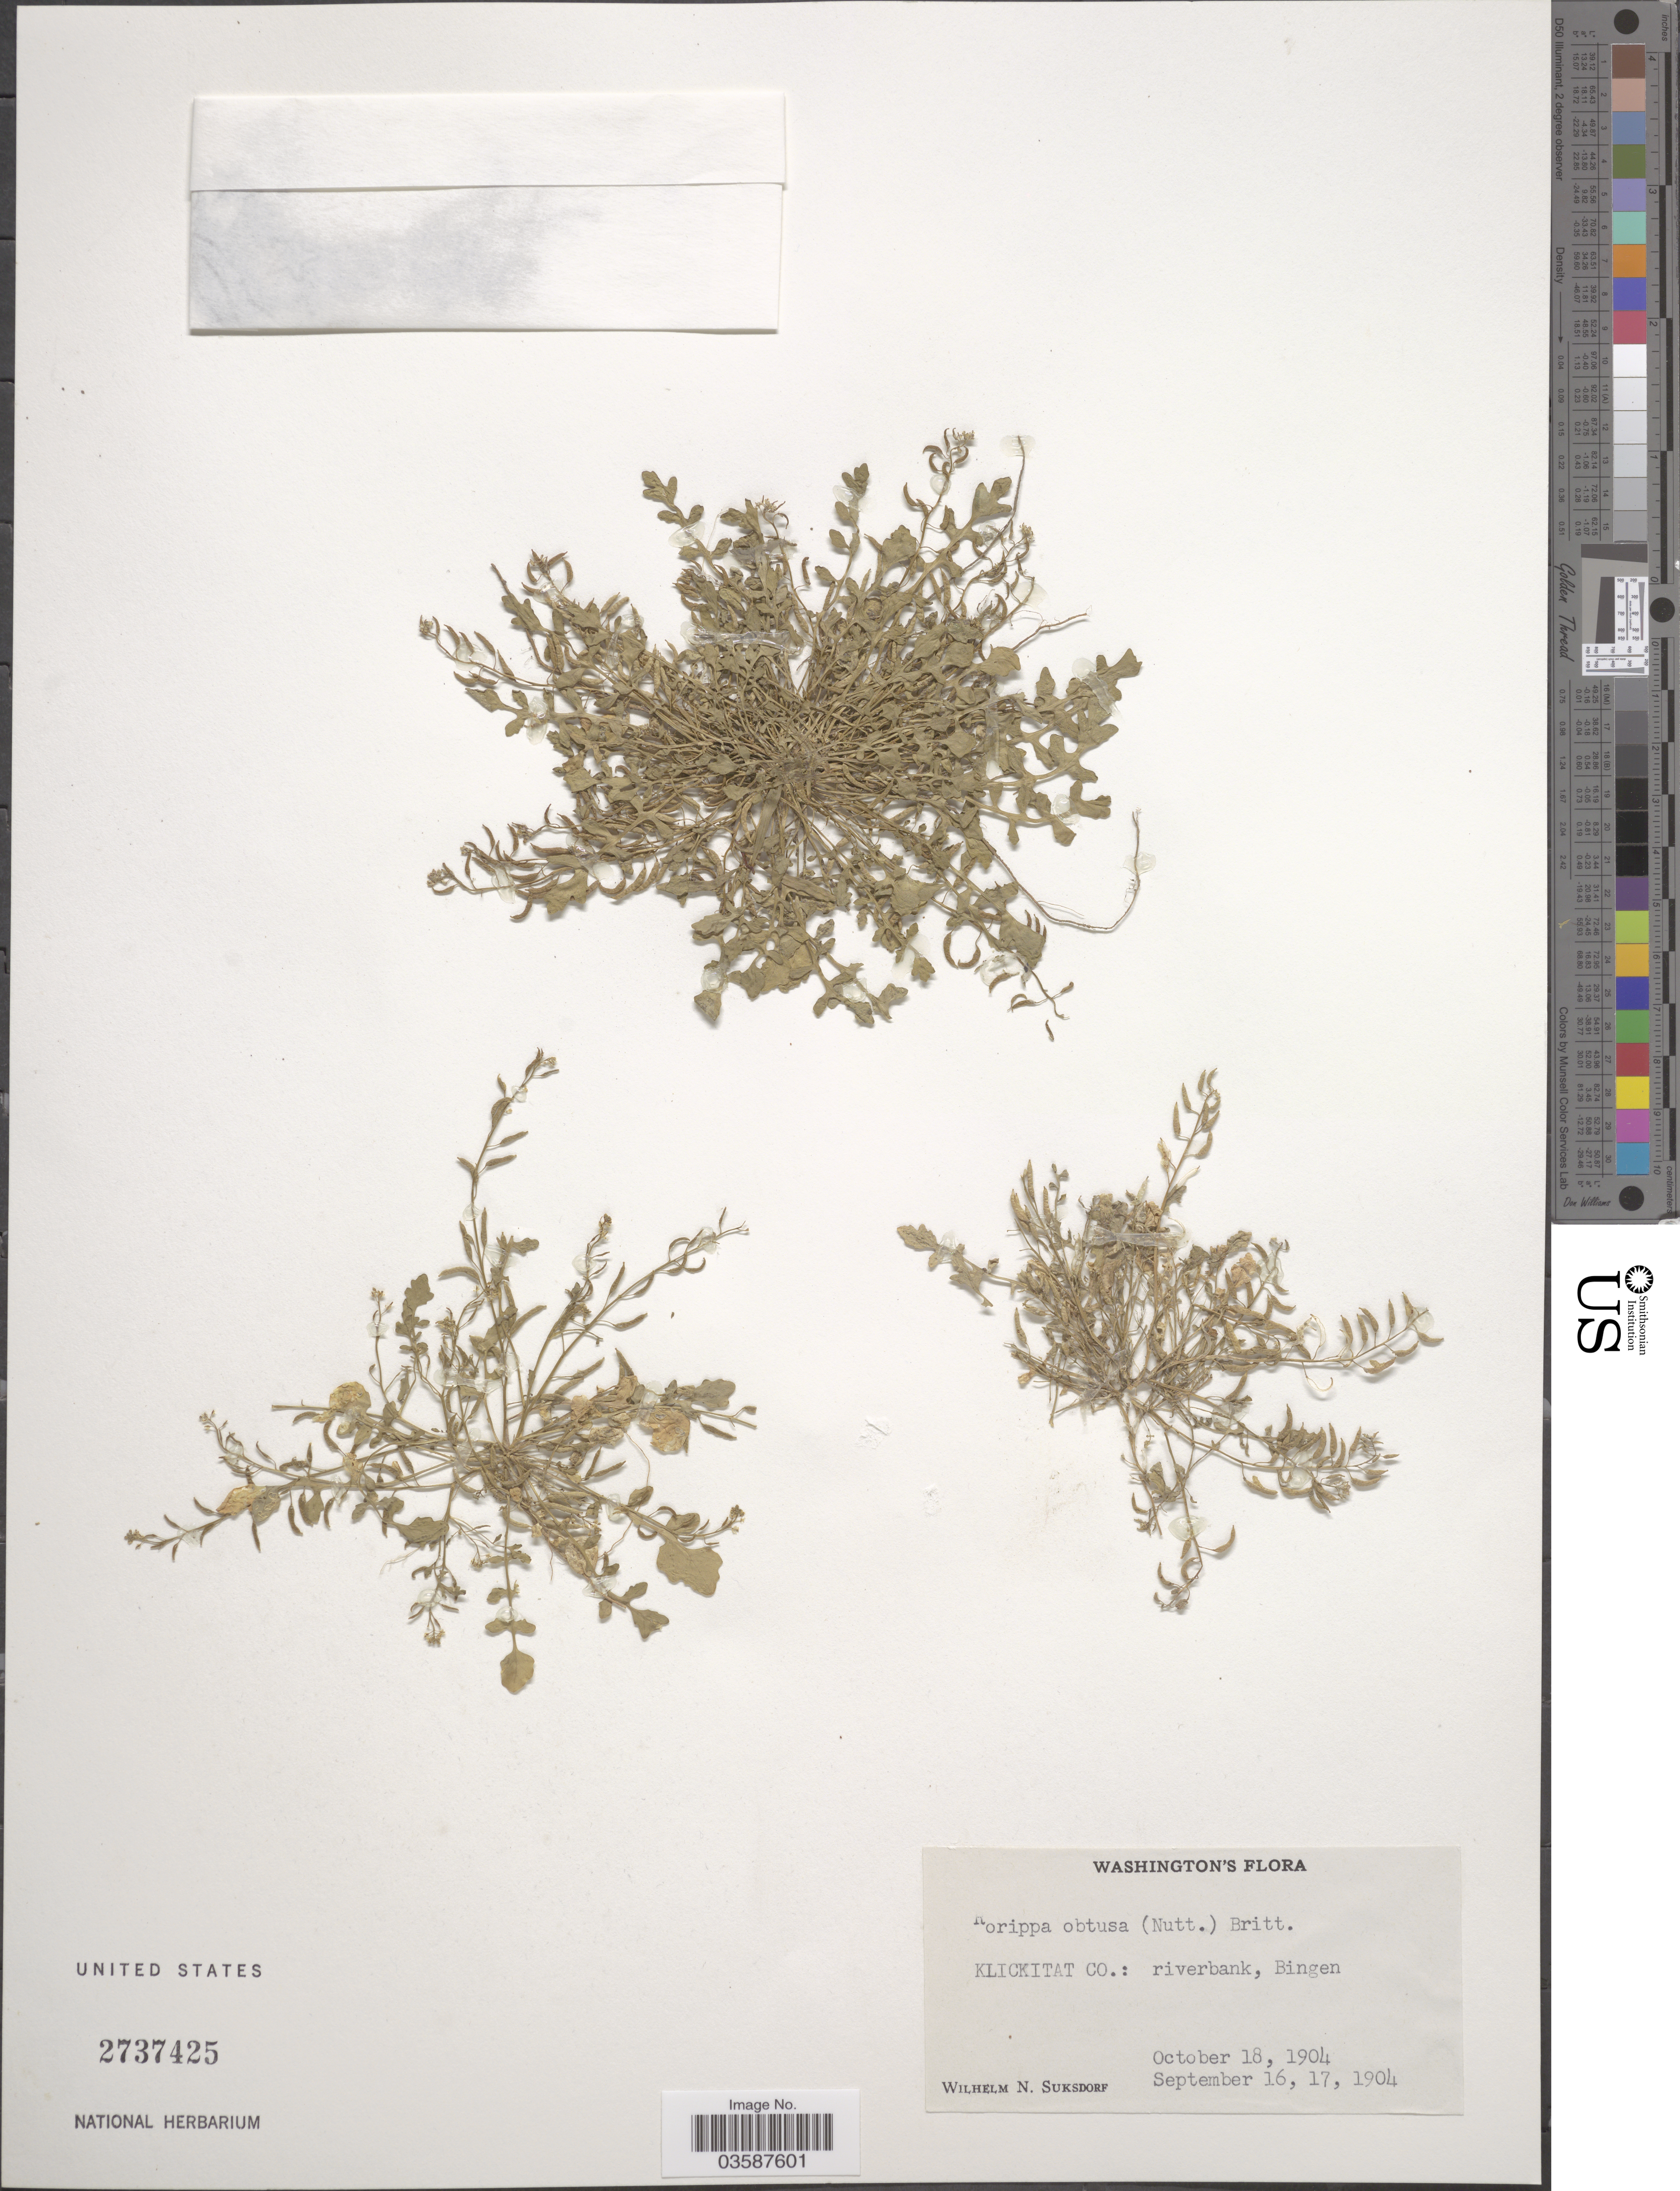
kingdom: Plantae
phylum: Tracheophyta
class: Magnoliopsida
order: Brassicales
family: Brassicaceae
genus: Rorippa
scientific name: Rorippa teres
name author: (Michx.) Stuckey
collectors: W. N. Suksdorf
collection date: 1904-09-16/1904-10-18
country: United States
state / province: Washington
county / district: Klickitat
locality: Klickitat Co.: riverbank, Bingen.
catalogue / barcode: US 2737425